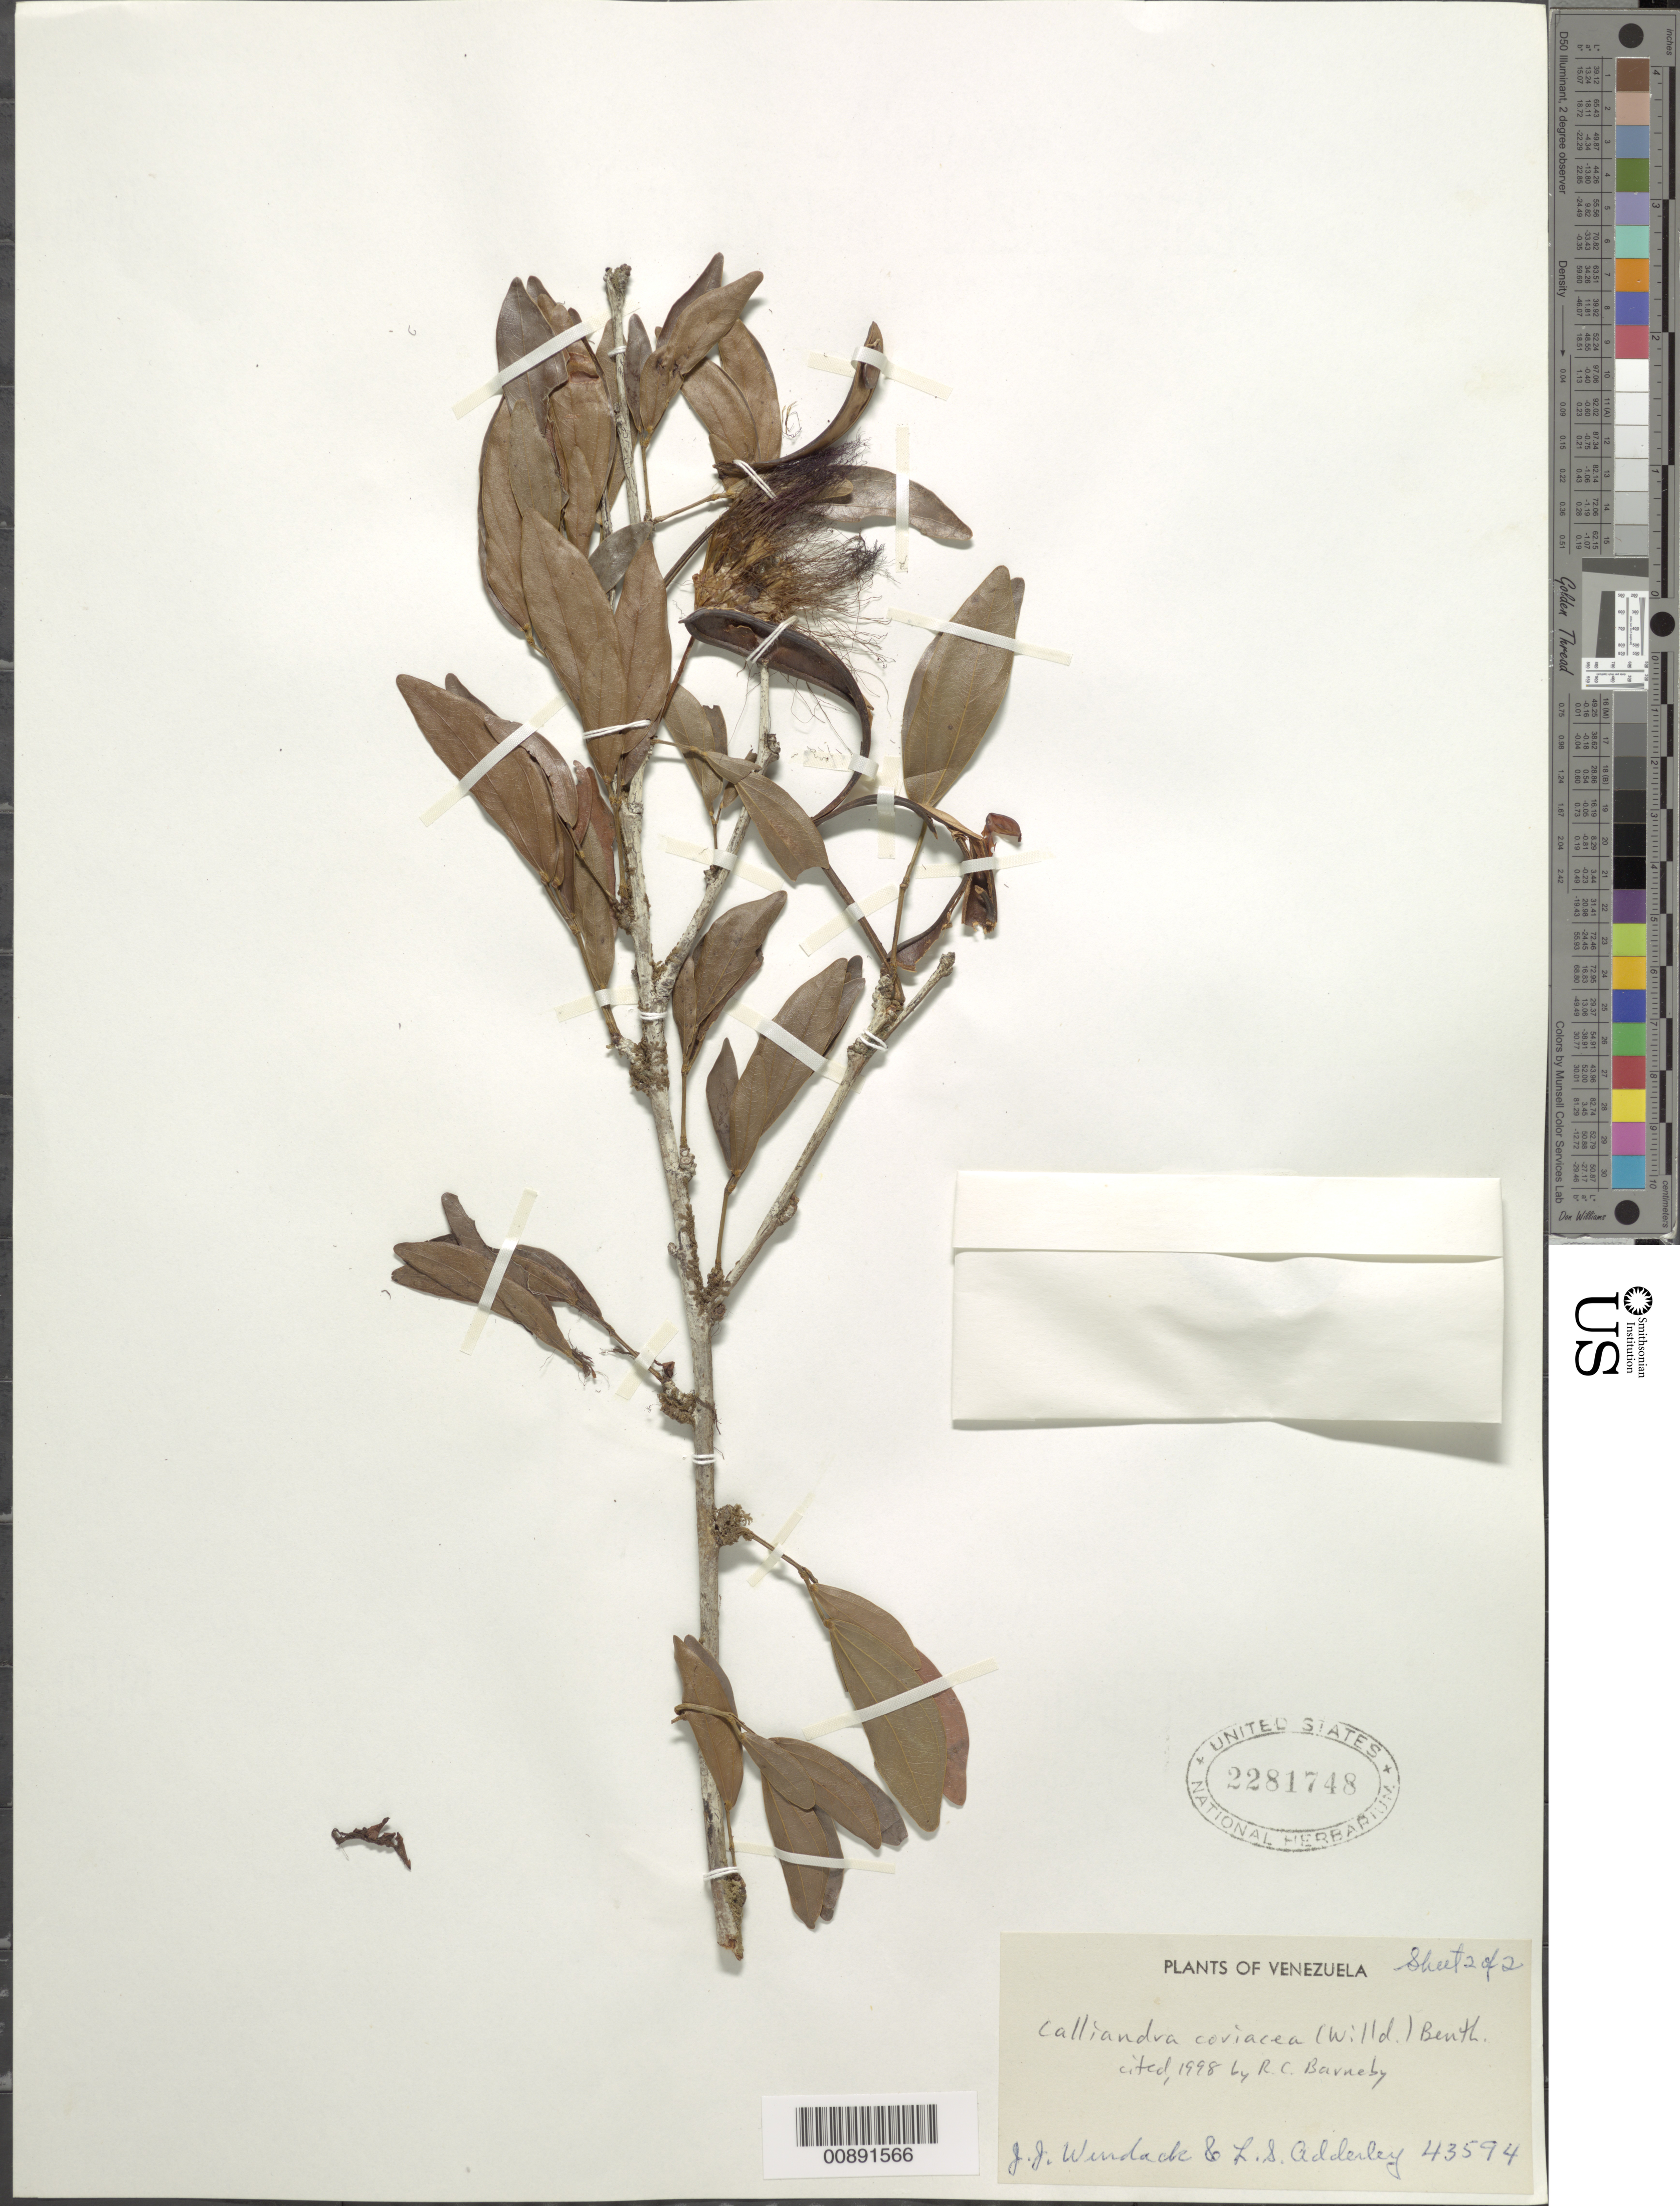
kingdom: Plantae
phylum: Tracheophyta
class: Magnoliopsida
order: Fabales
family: Fabaceae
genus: Calliandra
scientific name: Calliandra coriacea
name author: (Humb. & Bonpl. ex Willd.) Benth.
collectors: J. J. Wurdack & L. S. Adderley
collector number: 43594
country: Venezuela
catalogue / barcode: US 2281748